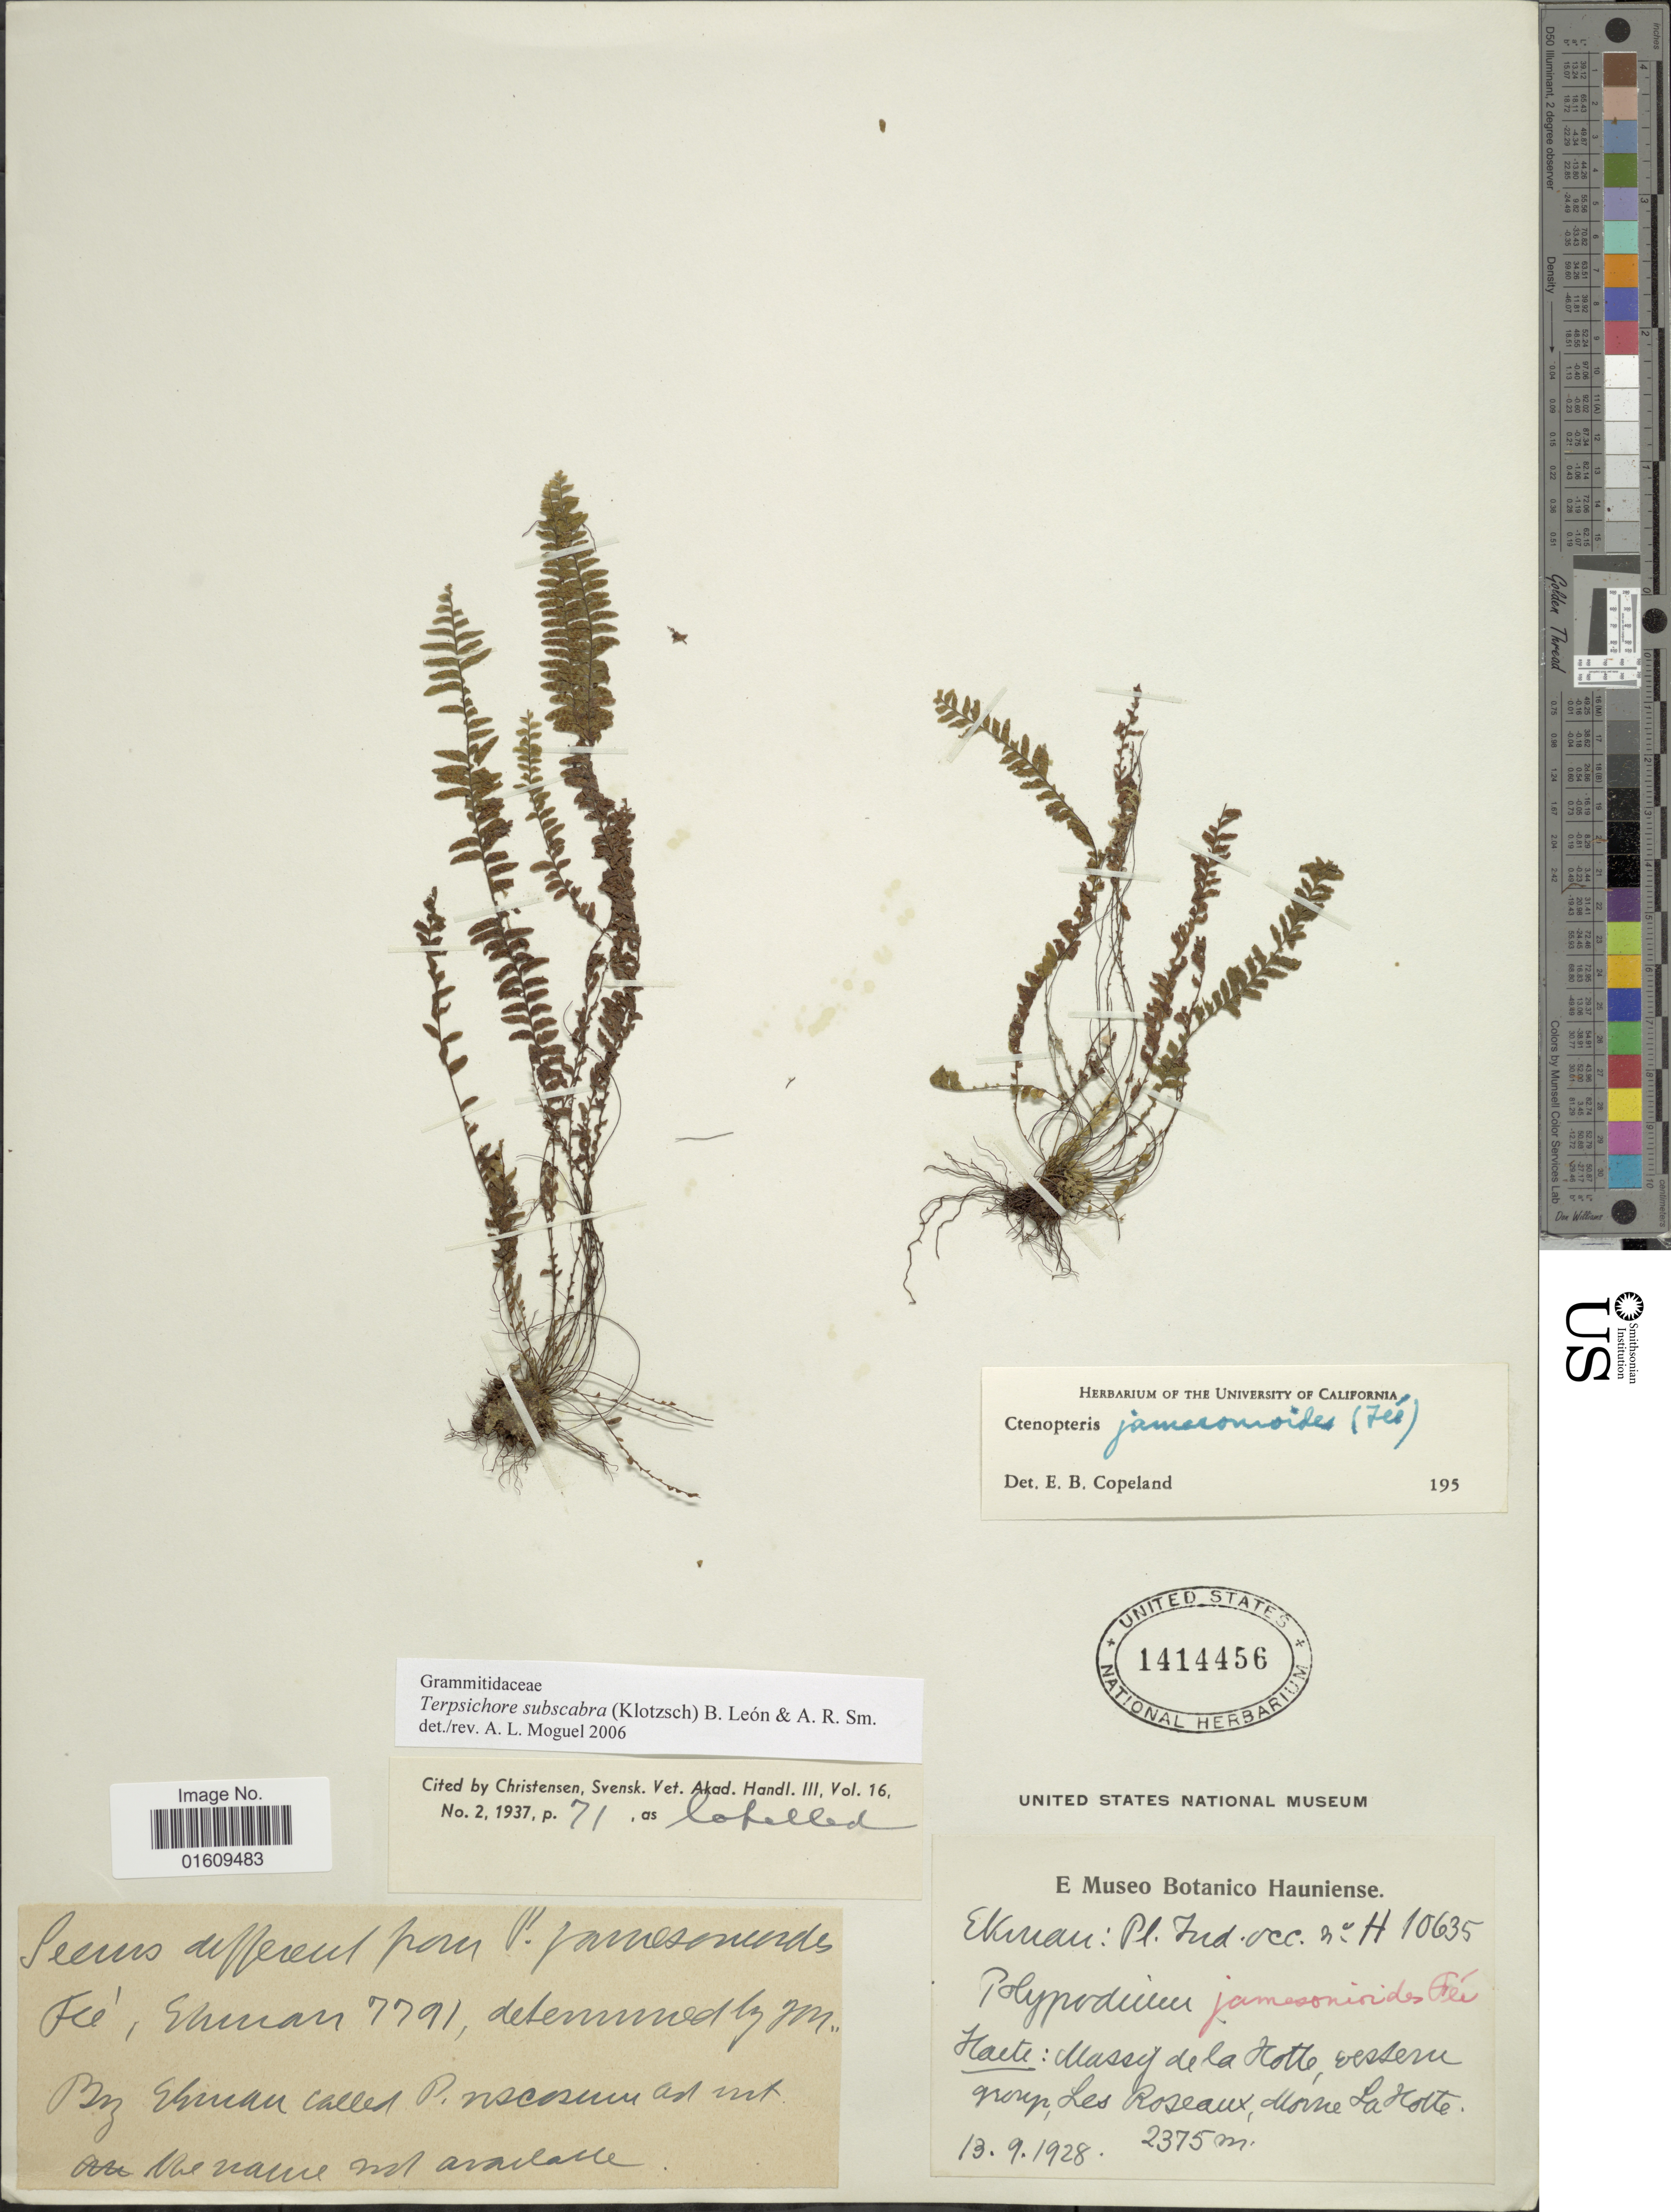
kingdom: Plantae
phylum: Tracheophyta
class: Polypodiopsida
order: Polypodiales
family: Polypodiaceae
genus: Galactodenia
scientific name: Galactodenia subscabra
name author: (Klotzsch) Sundue & Labiak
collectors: Ekmann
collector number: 10635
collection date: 1928-09-13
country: Haiti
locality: Haite: Massif de la Hotte, eastern group. Les Roseaux, Morne La Hotte.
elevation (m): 2375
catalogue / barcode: US 1414456